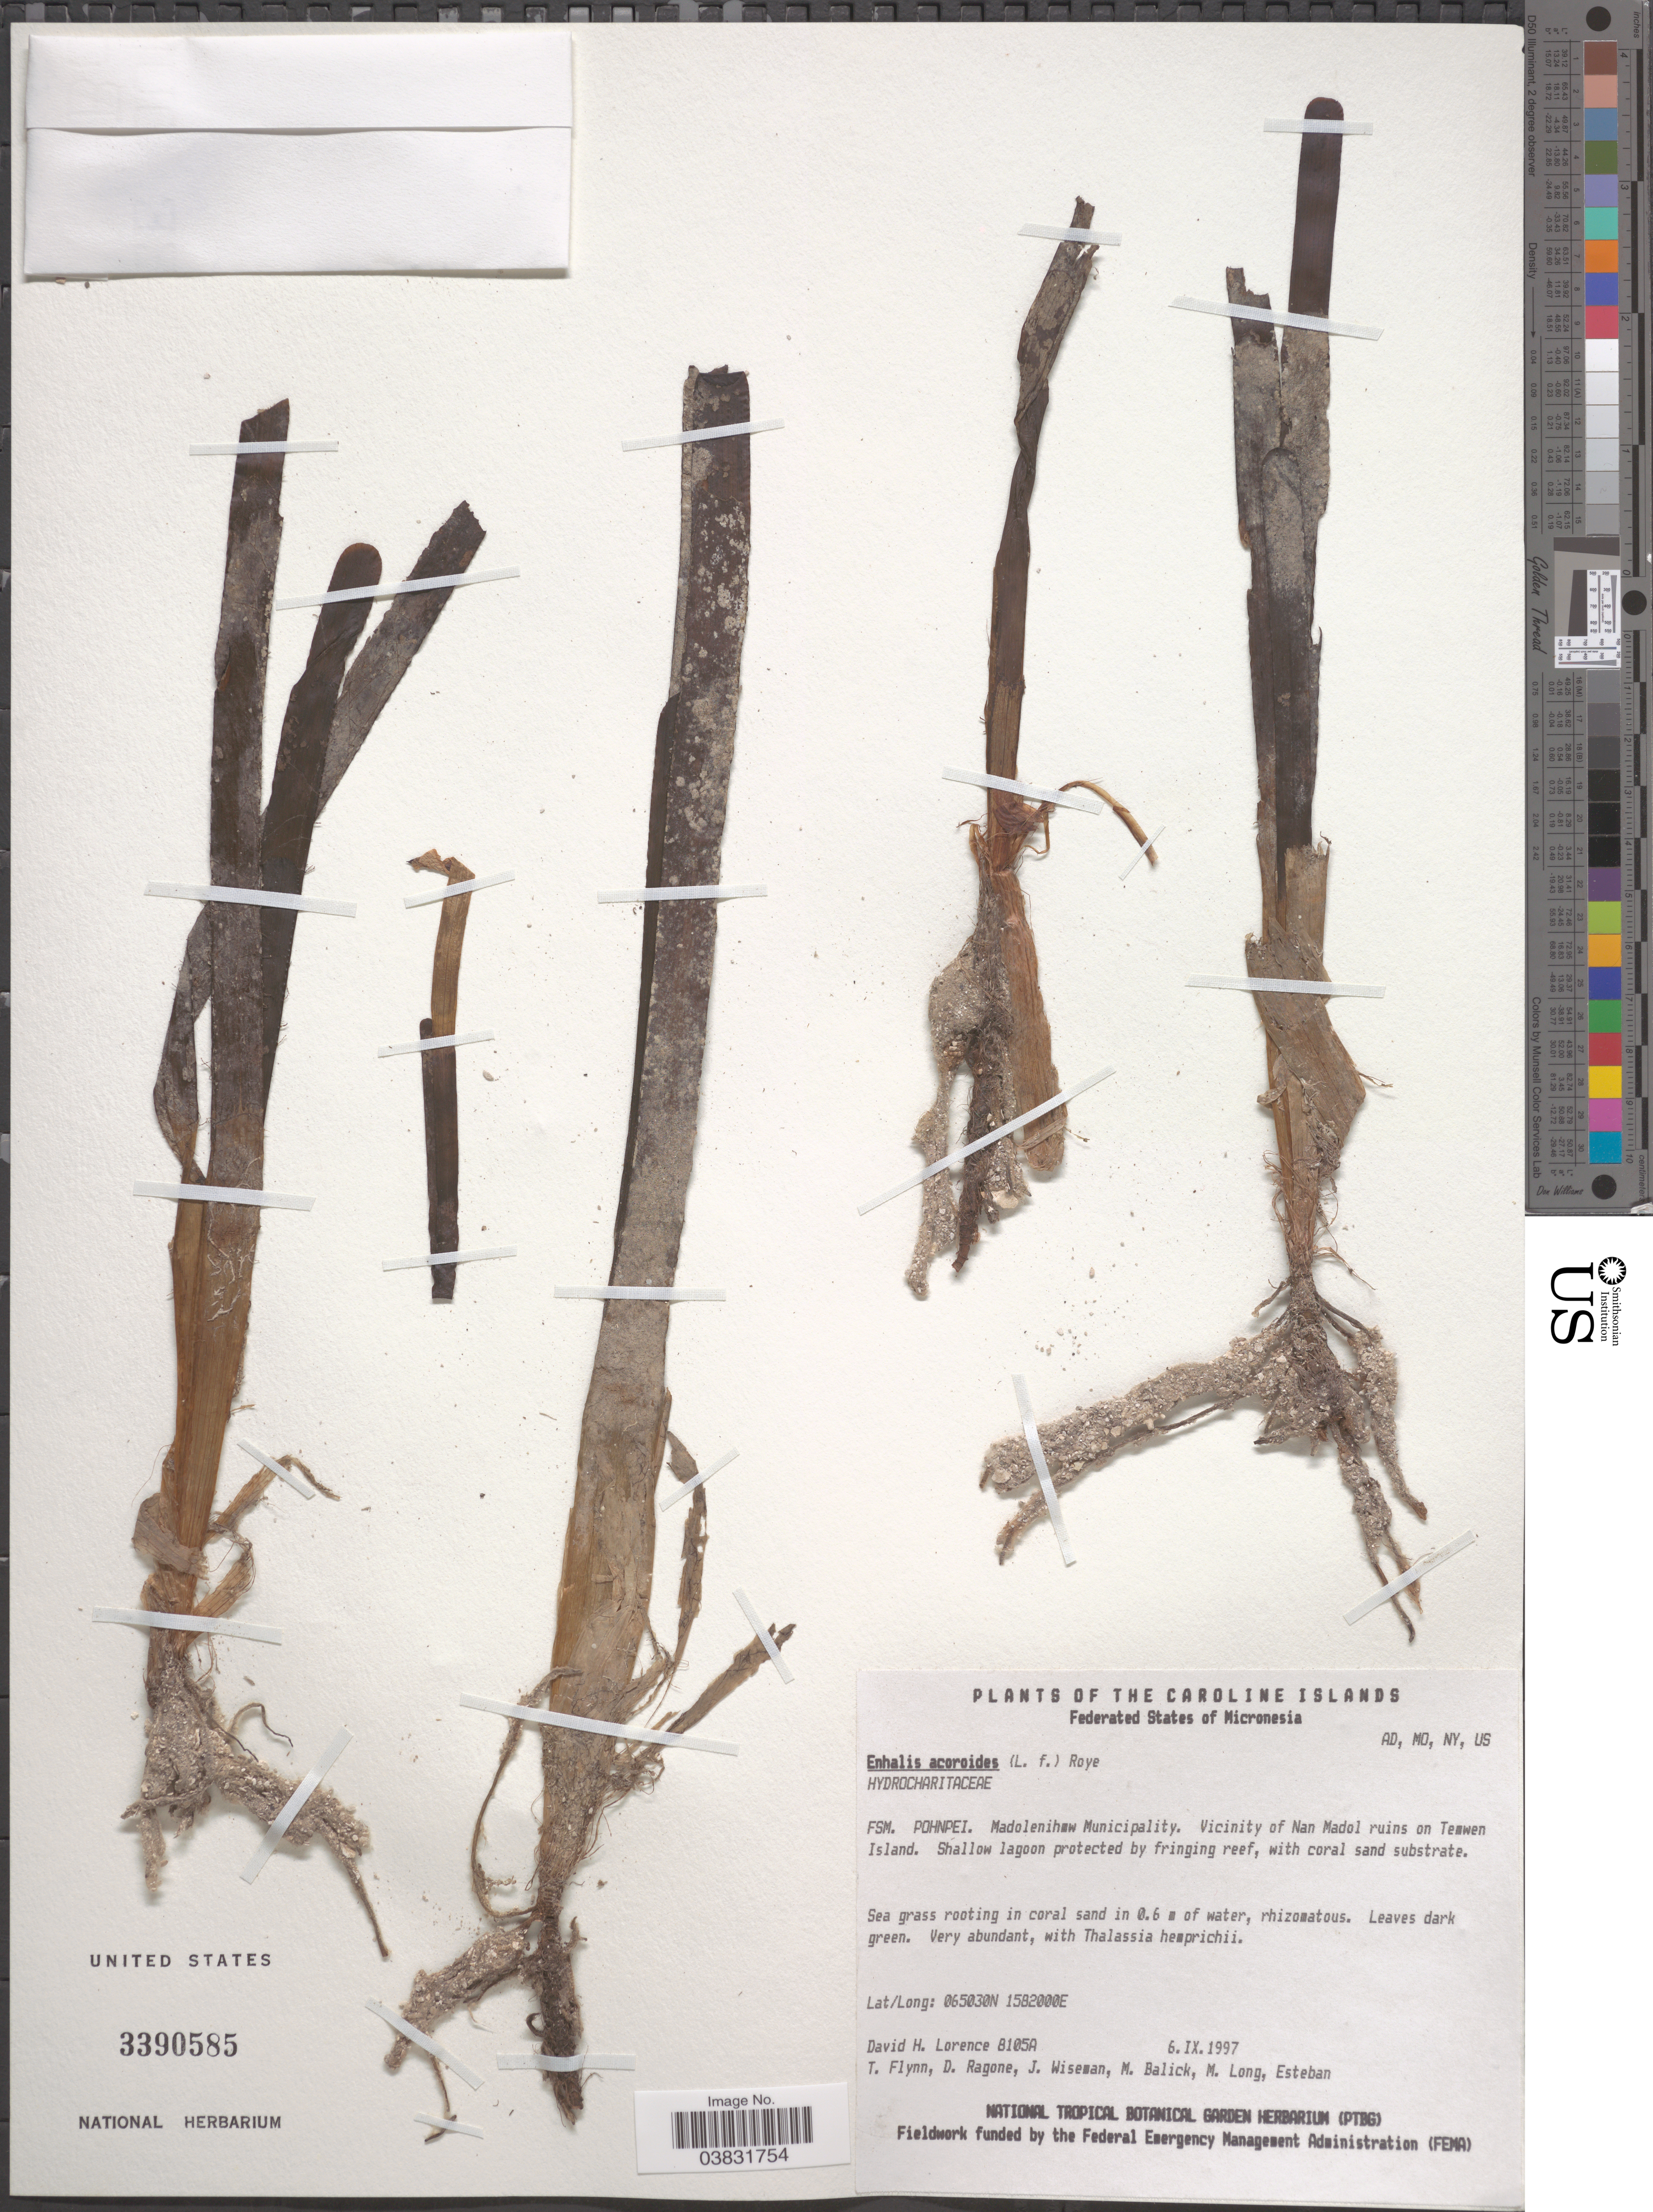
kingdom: Plantae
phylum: Tracheophyta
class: Liliopsida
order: Alismatales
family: Hydrocharitaceae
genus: Enhalus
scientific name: Enhalus acoroides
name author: (L. f.) Royle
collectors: D. Lorence, T. Flynn, D. Ragone, J. Wiseman & et al.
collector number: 8105A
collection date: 1997-09-06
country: Micronesia, Federated States of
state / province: Pohnpei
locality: FSM. Madolenihmw Municipality. Vicinity of Nan Madol ruins on Temwen Island.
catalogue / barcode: US 3390585